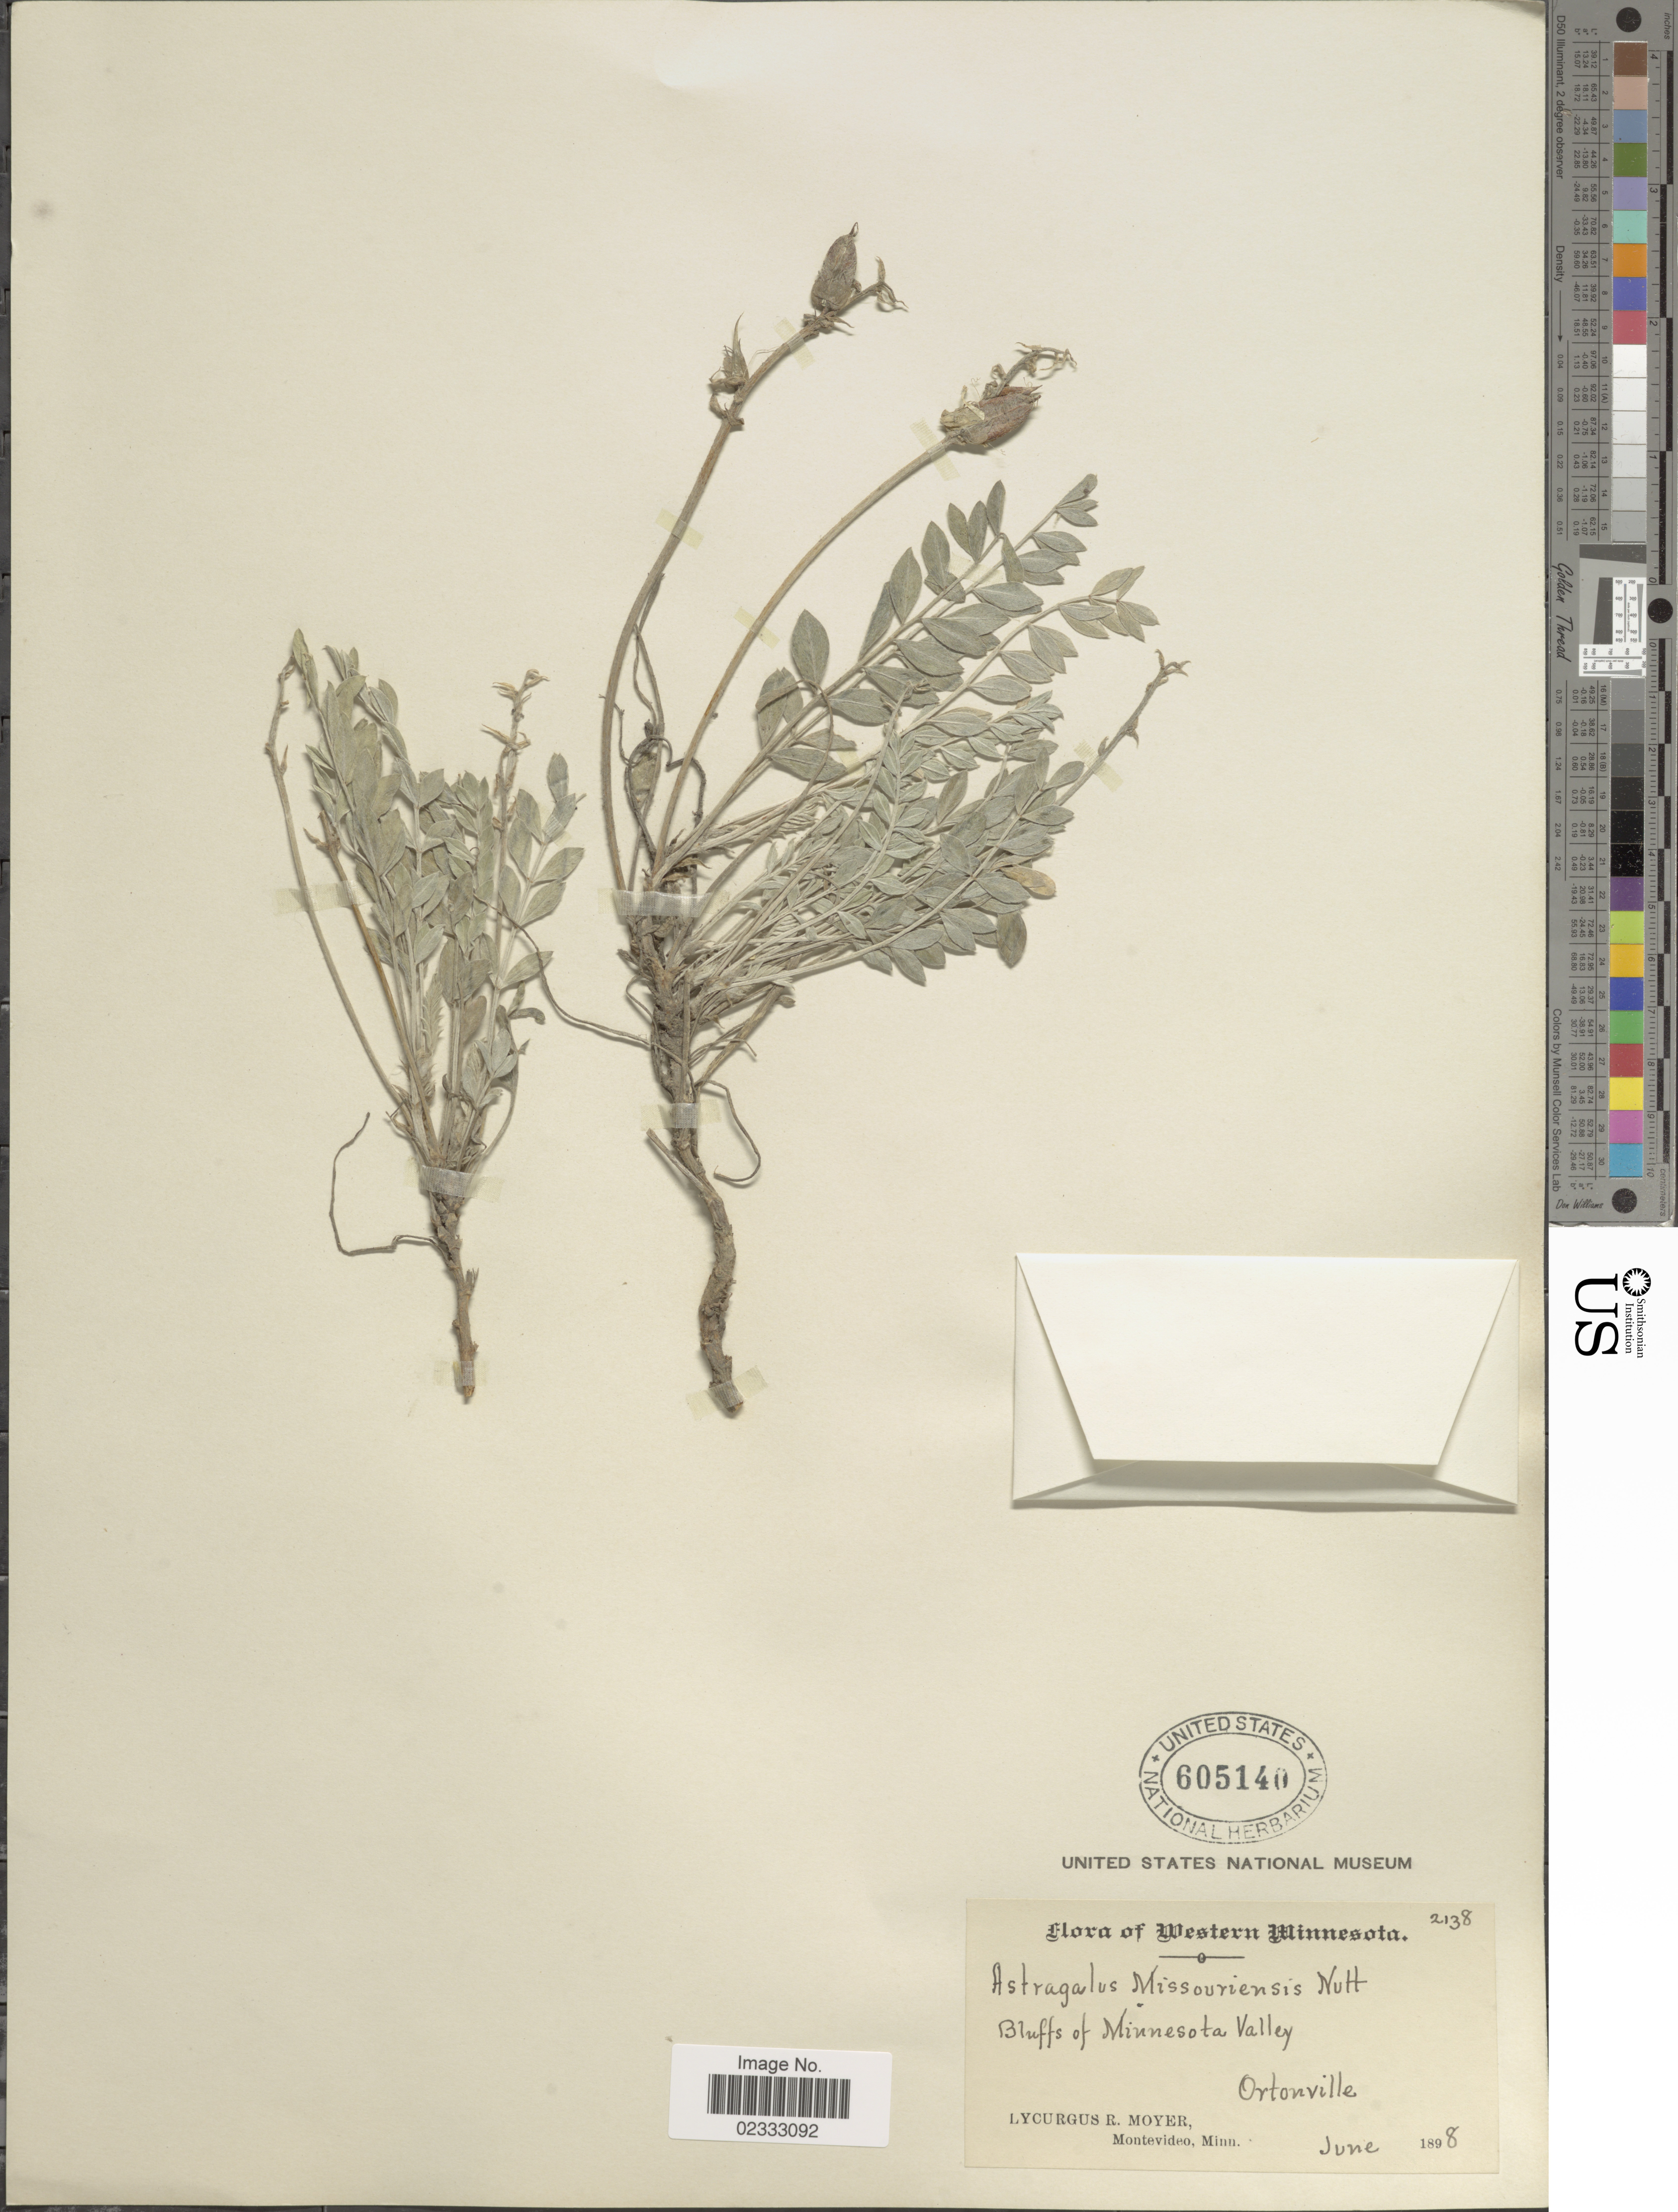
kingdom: Plantae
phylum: Tracheophyta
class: Magnoliopsida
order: Fabales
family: Fabaceae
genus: Astragalus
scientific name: Astragalus missouriensis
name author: Nutt.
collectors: L. Moyer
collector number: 2138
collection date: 1898-06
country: United States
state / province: Minnesota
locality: Western Minnesota, Bluffs of Minnesota Valley, Ortonville.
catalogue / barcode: US 605140